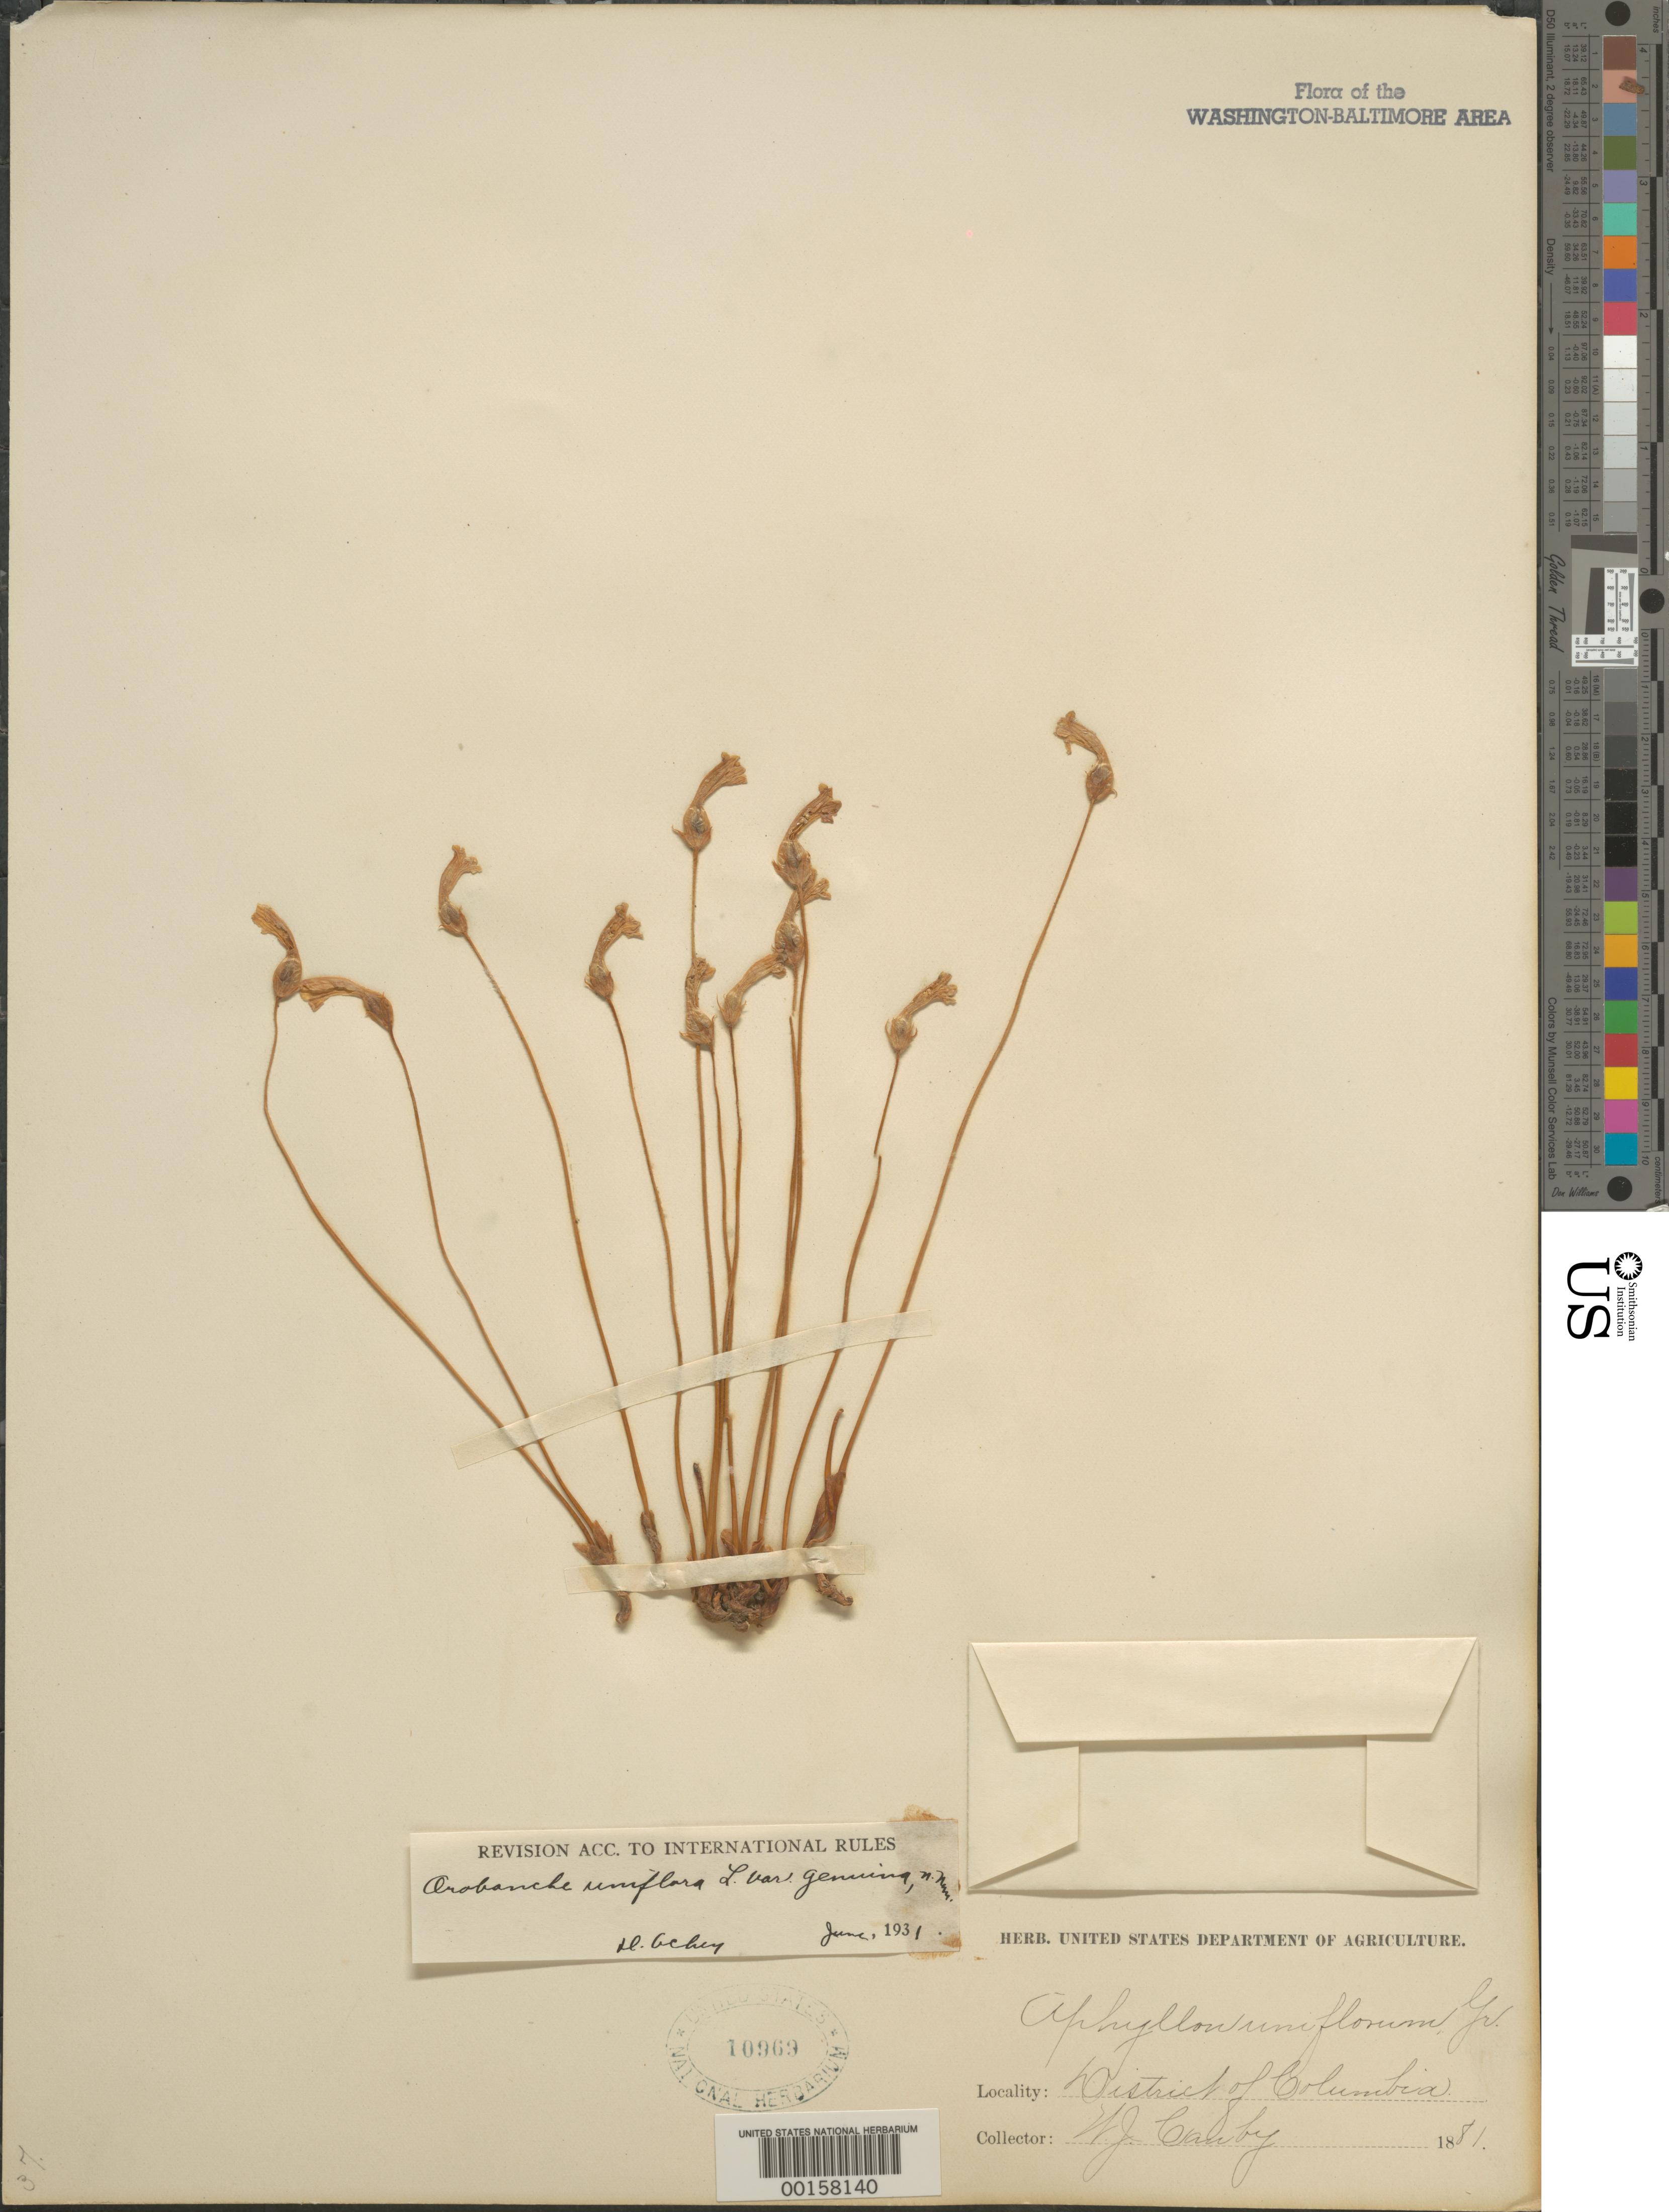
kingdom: Plantae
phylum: Tracheophyta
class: Magnoliopsida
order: Lamiales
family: Orobanchaceae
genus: Orobanche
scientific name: Orobanche uniflora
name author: L.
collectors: W. Canby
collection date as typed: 1881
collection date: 1881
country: United States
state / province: District of Columbia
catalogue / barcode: US 10969